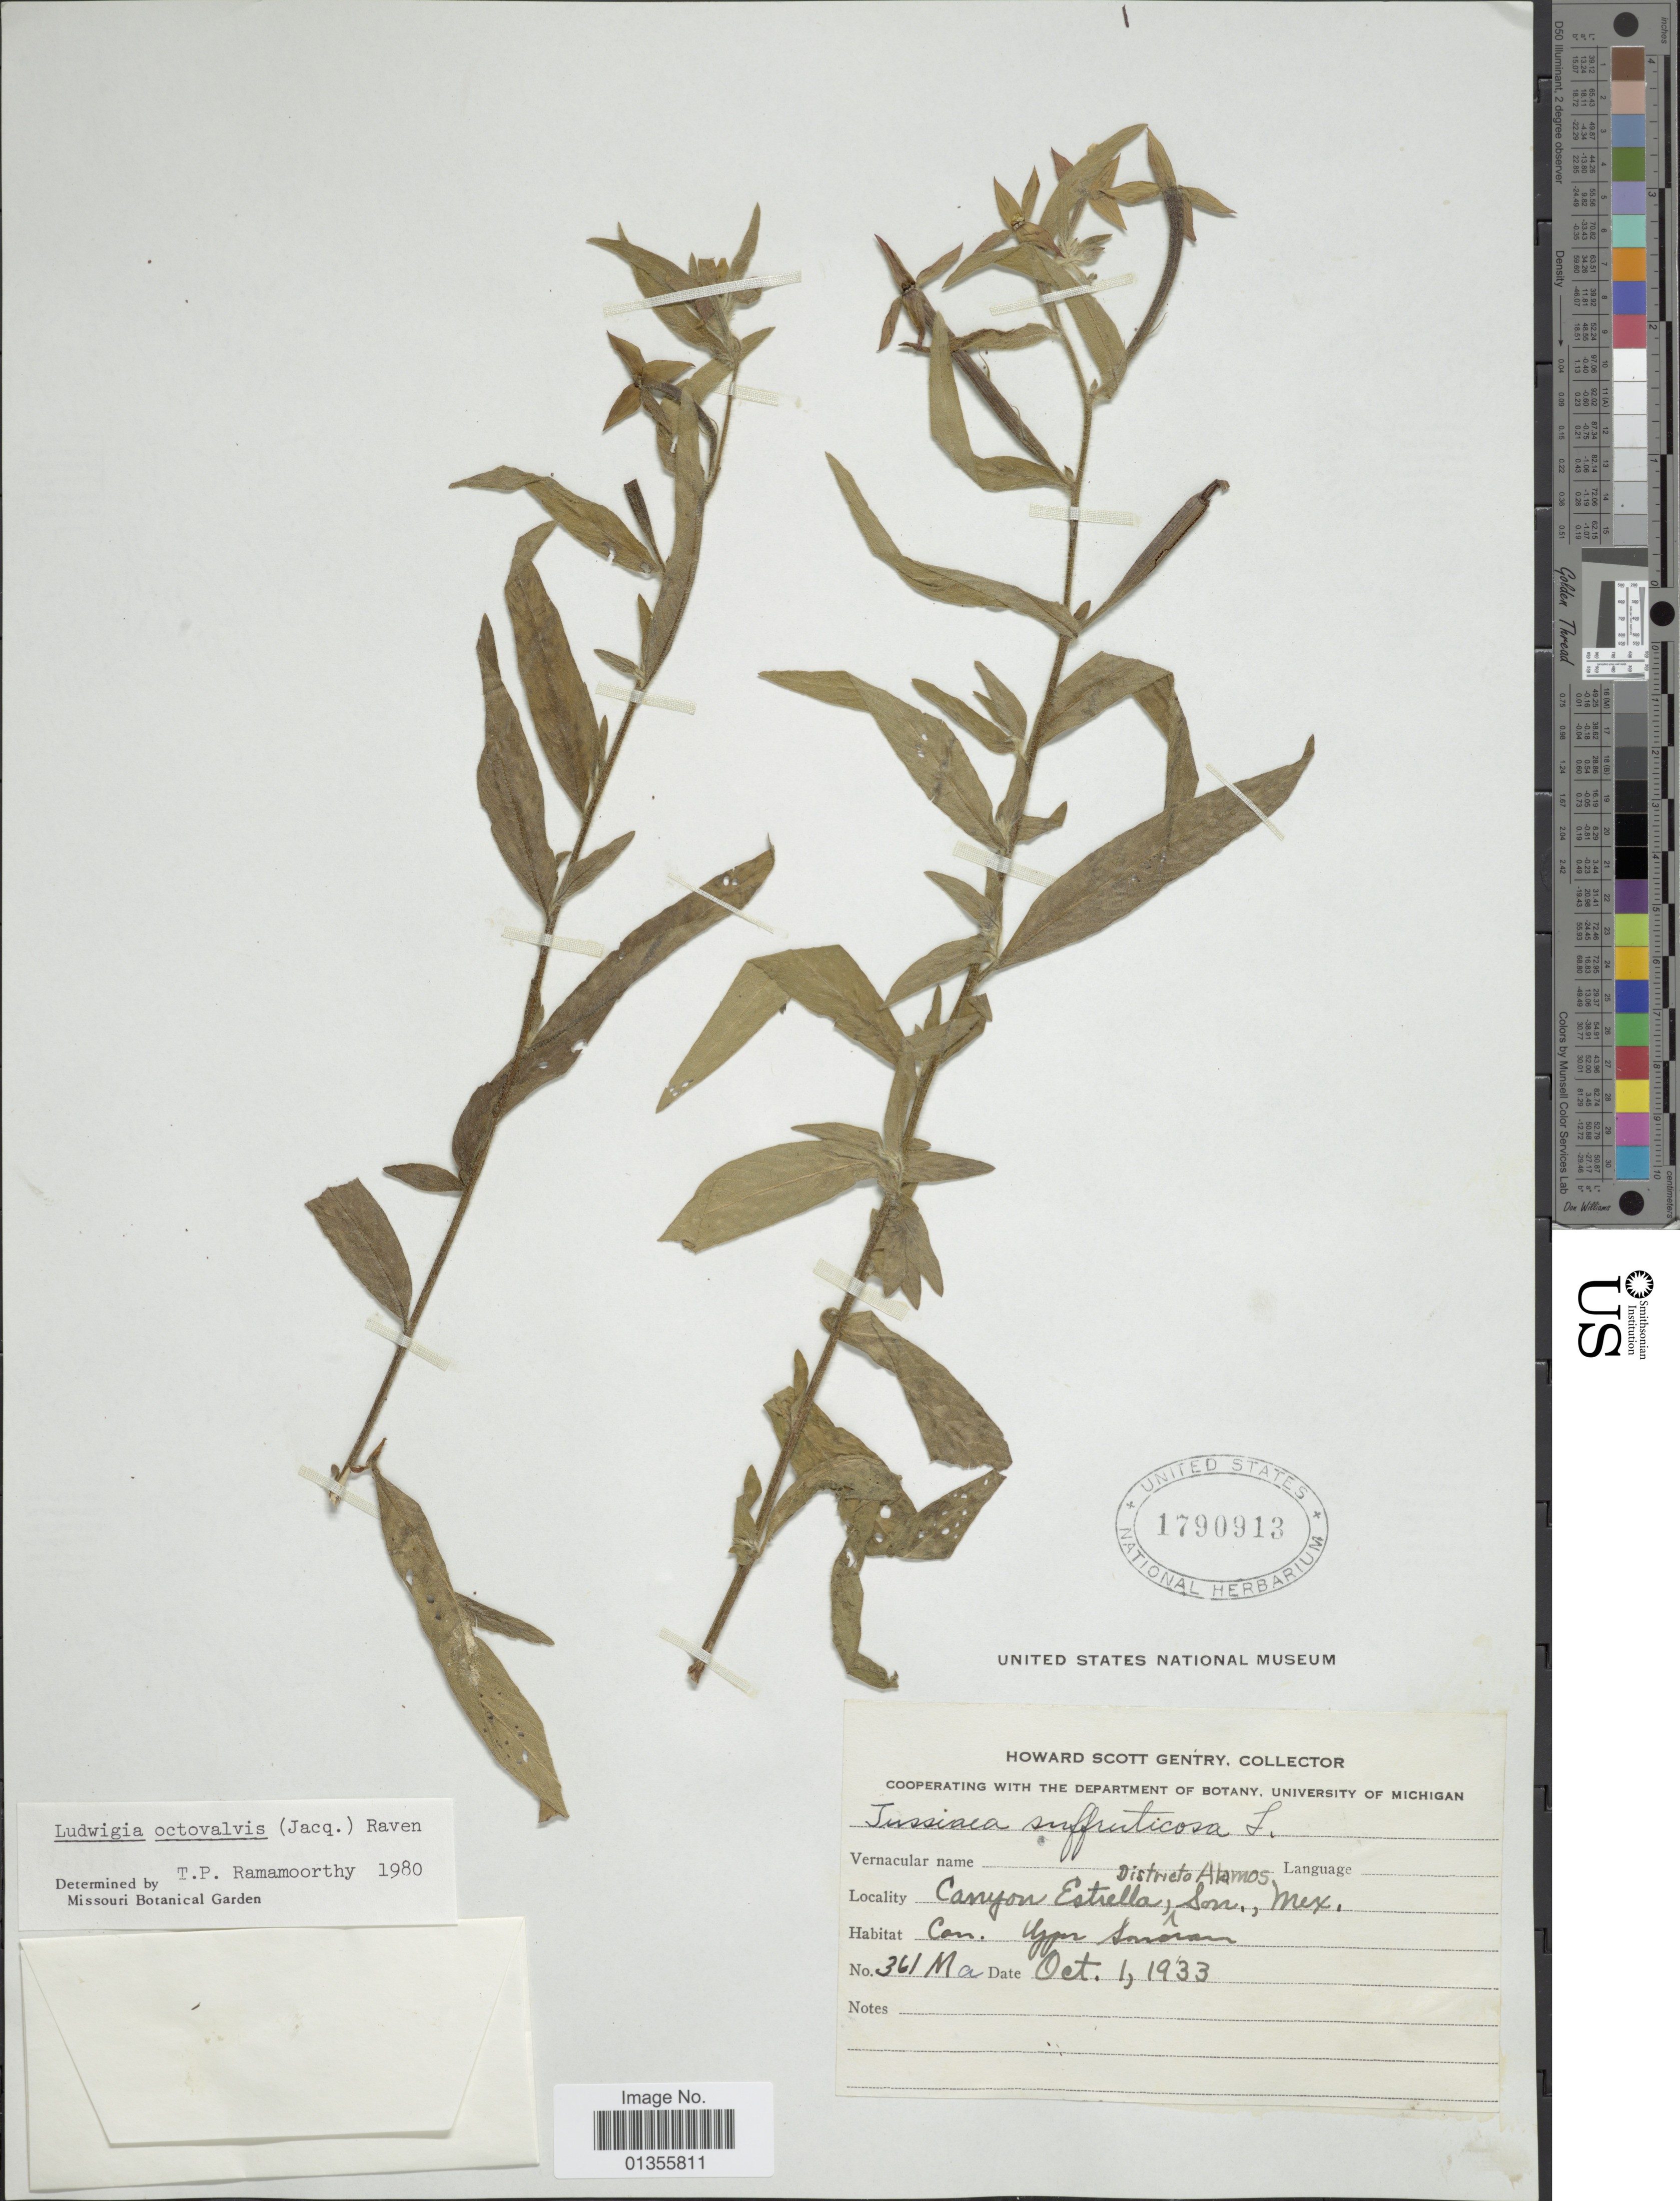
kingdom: Plantae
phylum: Tracheophyta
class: Magnoliopsida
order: Myrtales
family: Onagraceae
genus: Ludwigia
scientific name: Ludwigia octovalvis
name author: (Jacq.) P.H. Raven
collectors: H. S. Gentry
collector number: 361Ma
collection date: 1933-10-01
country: Mexico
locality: Canyon Estrella, Son., Districto Alamos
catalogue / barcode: US 1790913